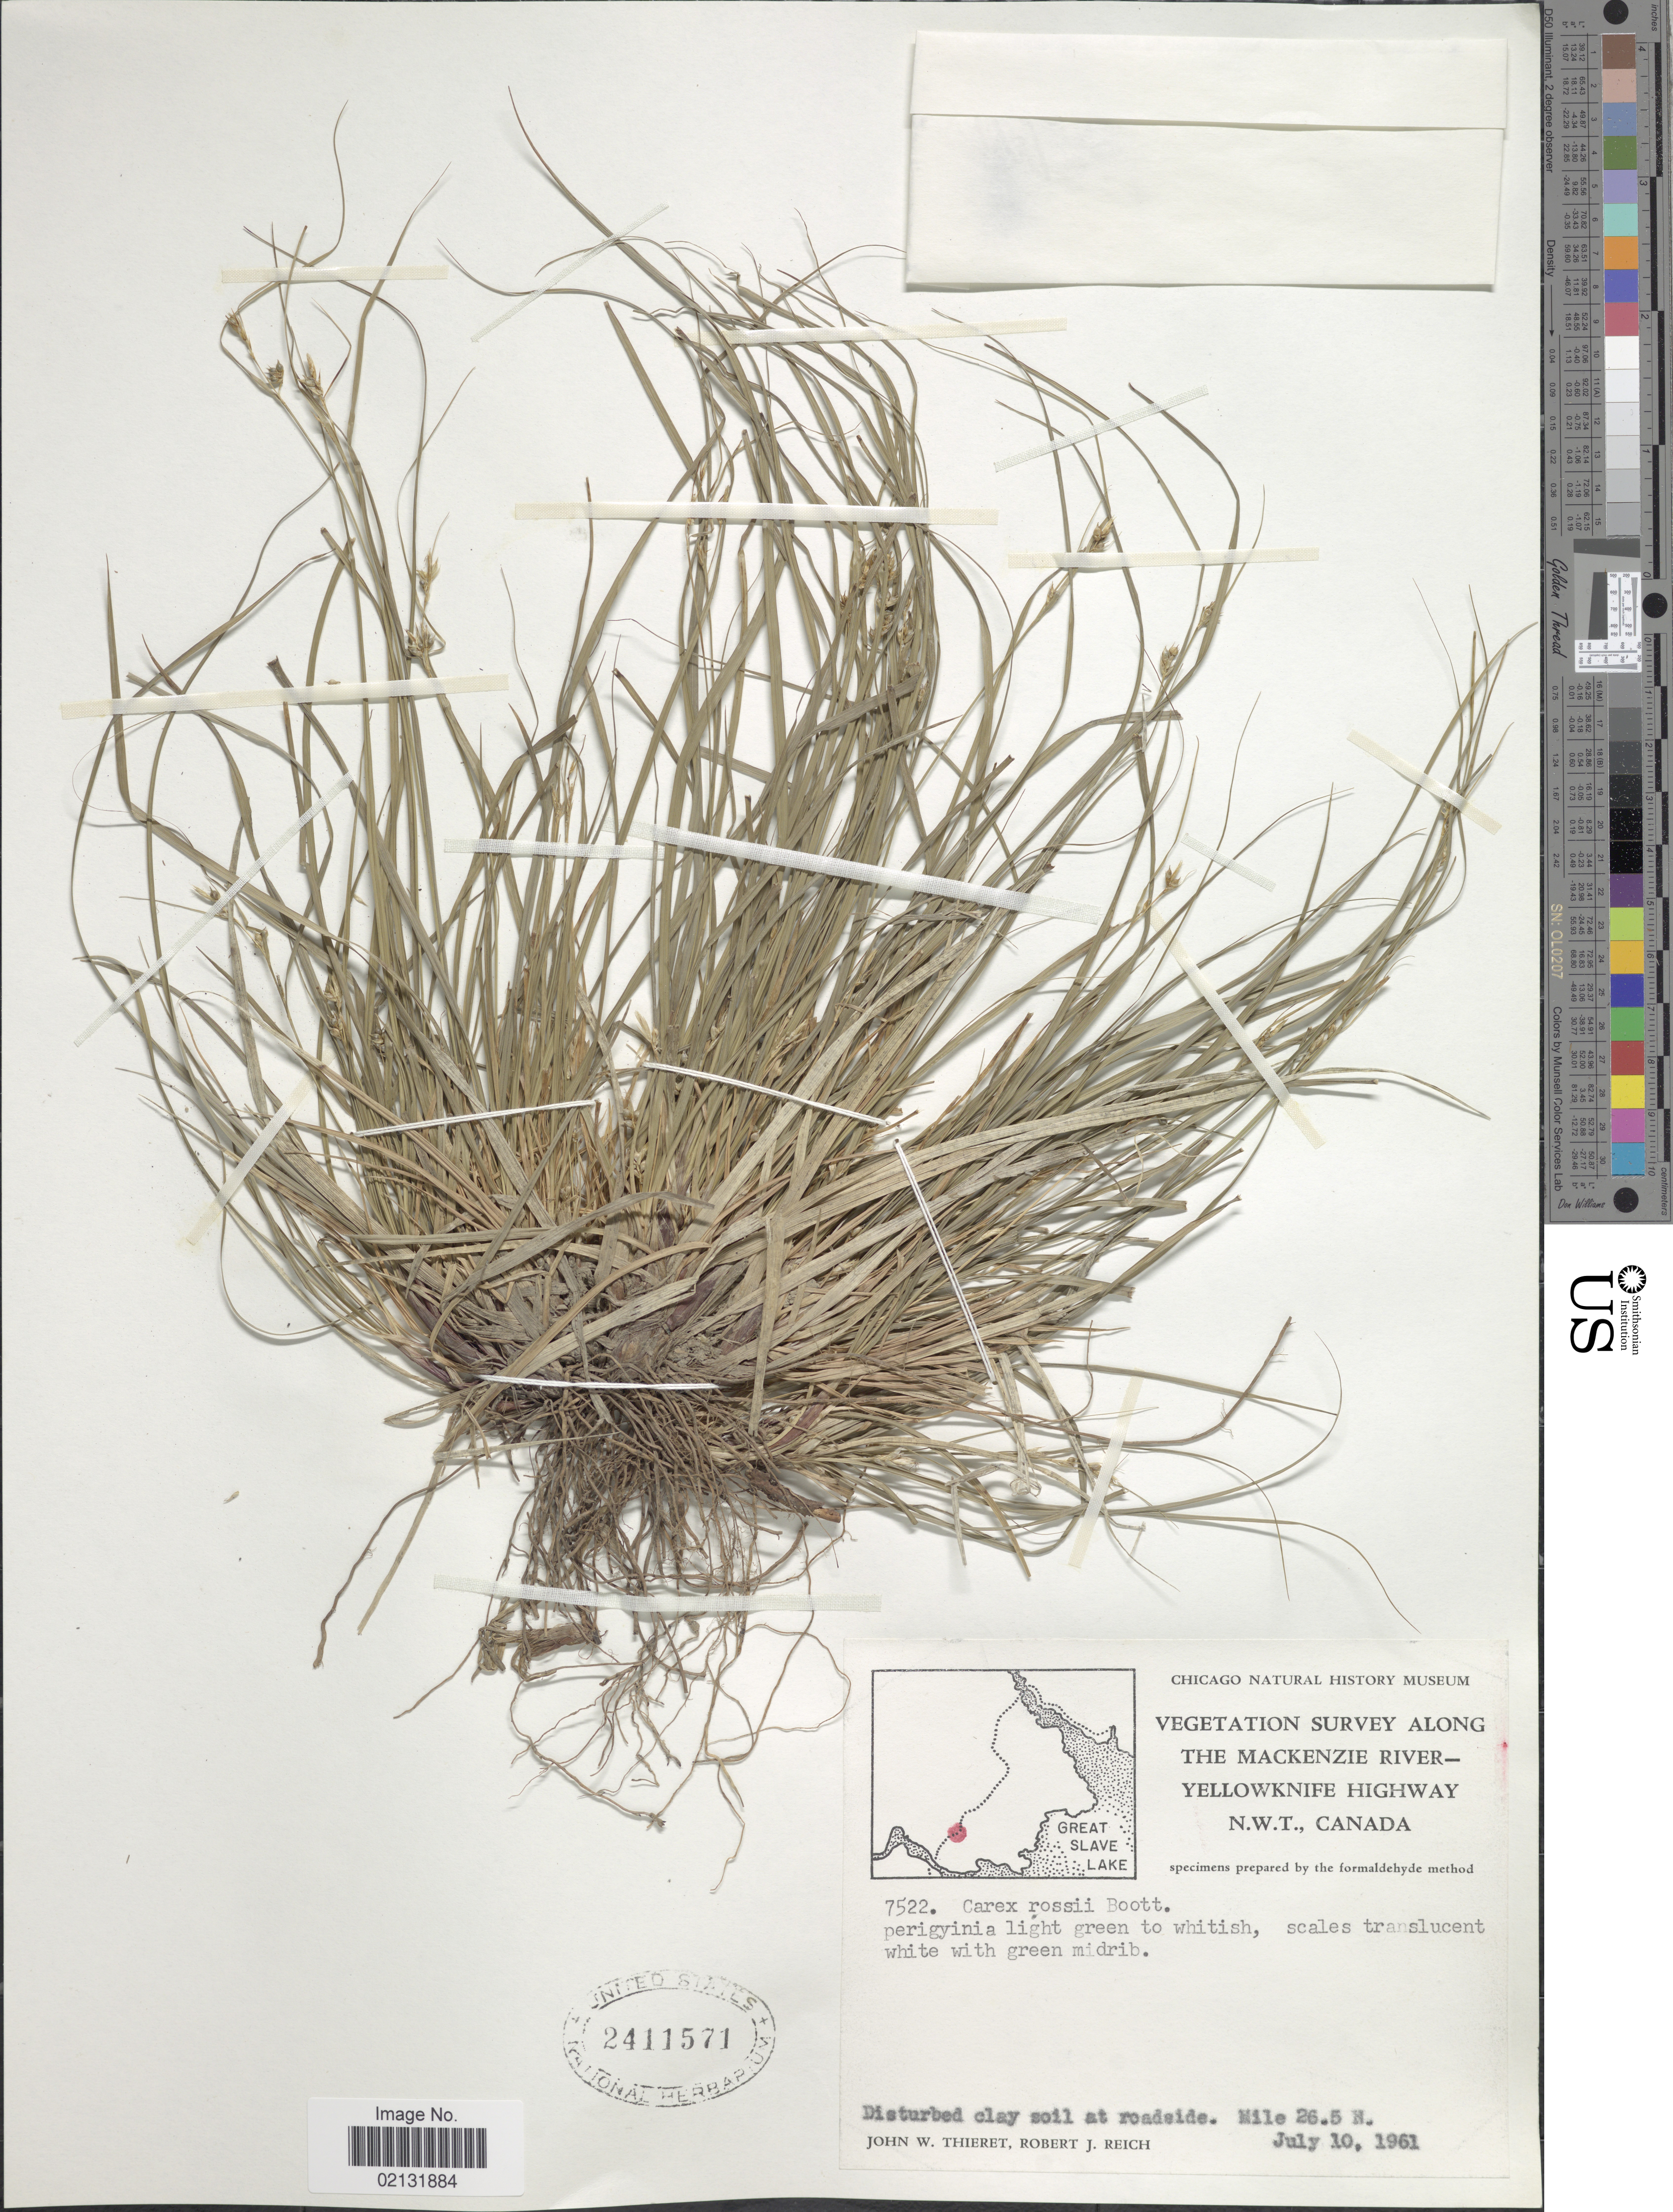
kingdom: Plantae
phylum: Tracheophyta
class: Liliopsida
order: Poales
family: Cyperaceae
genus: Carex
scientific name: Carex rossii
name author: Boott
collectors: J. W. Thieret & R. Reich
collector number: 7522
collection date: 1961-07-10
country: Canada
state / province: Northwest Territories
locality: Mackenzie River-Yellowknife Highway, Mile 26.5 N.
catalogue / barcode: US 2411571